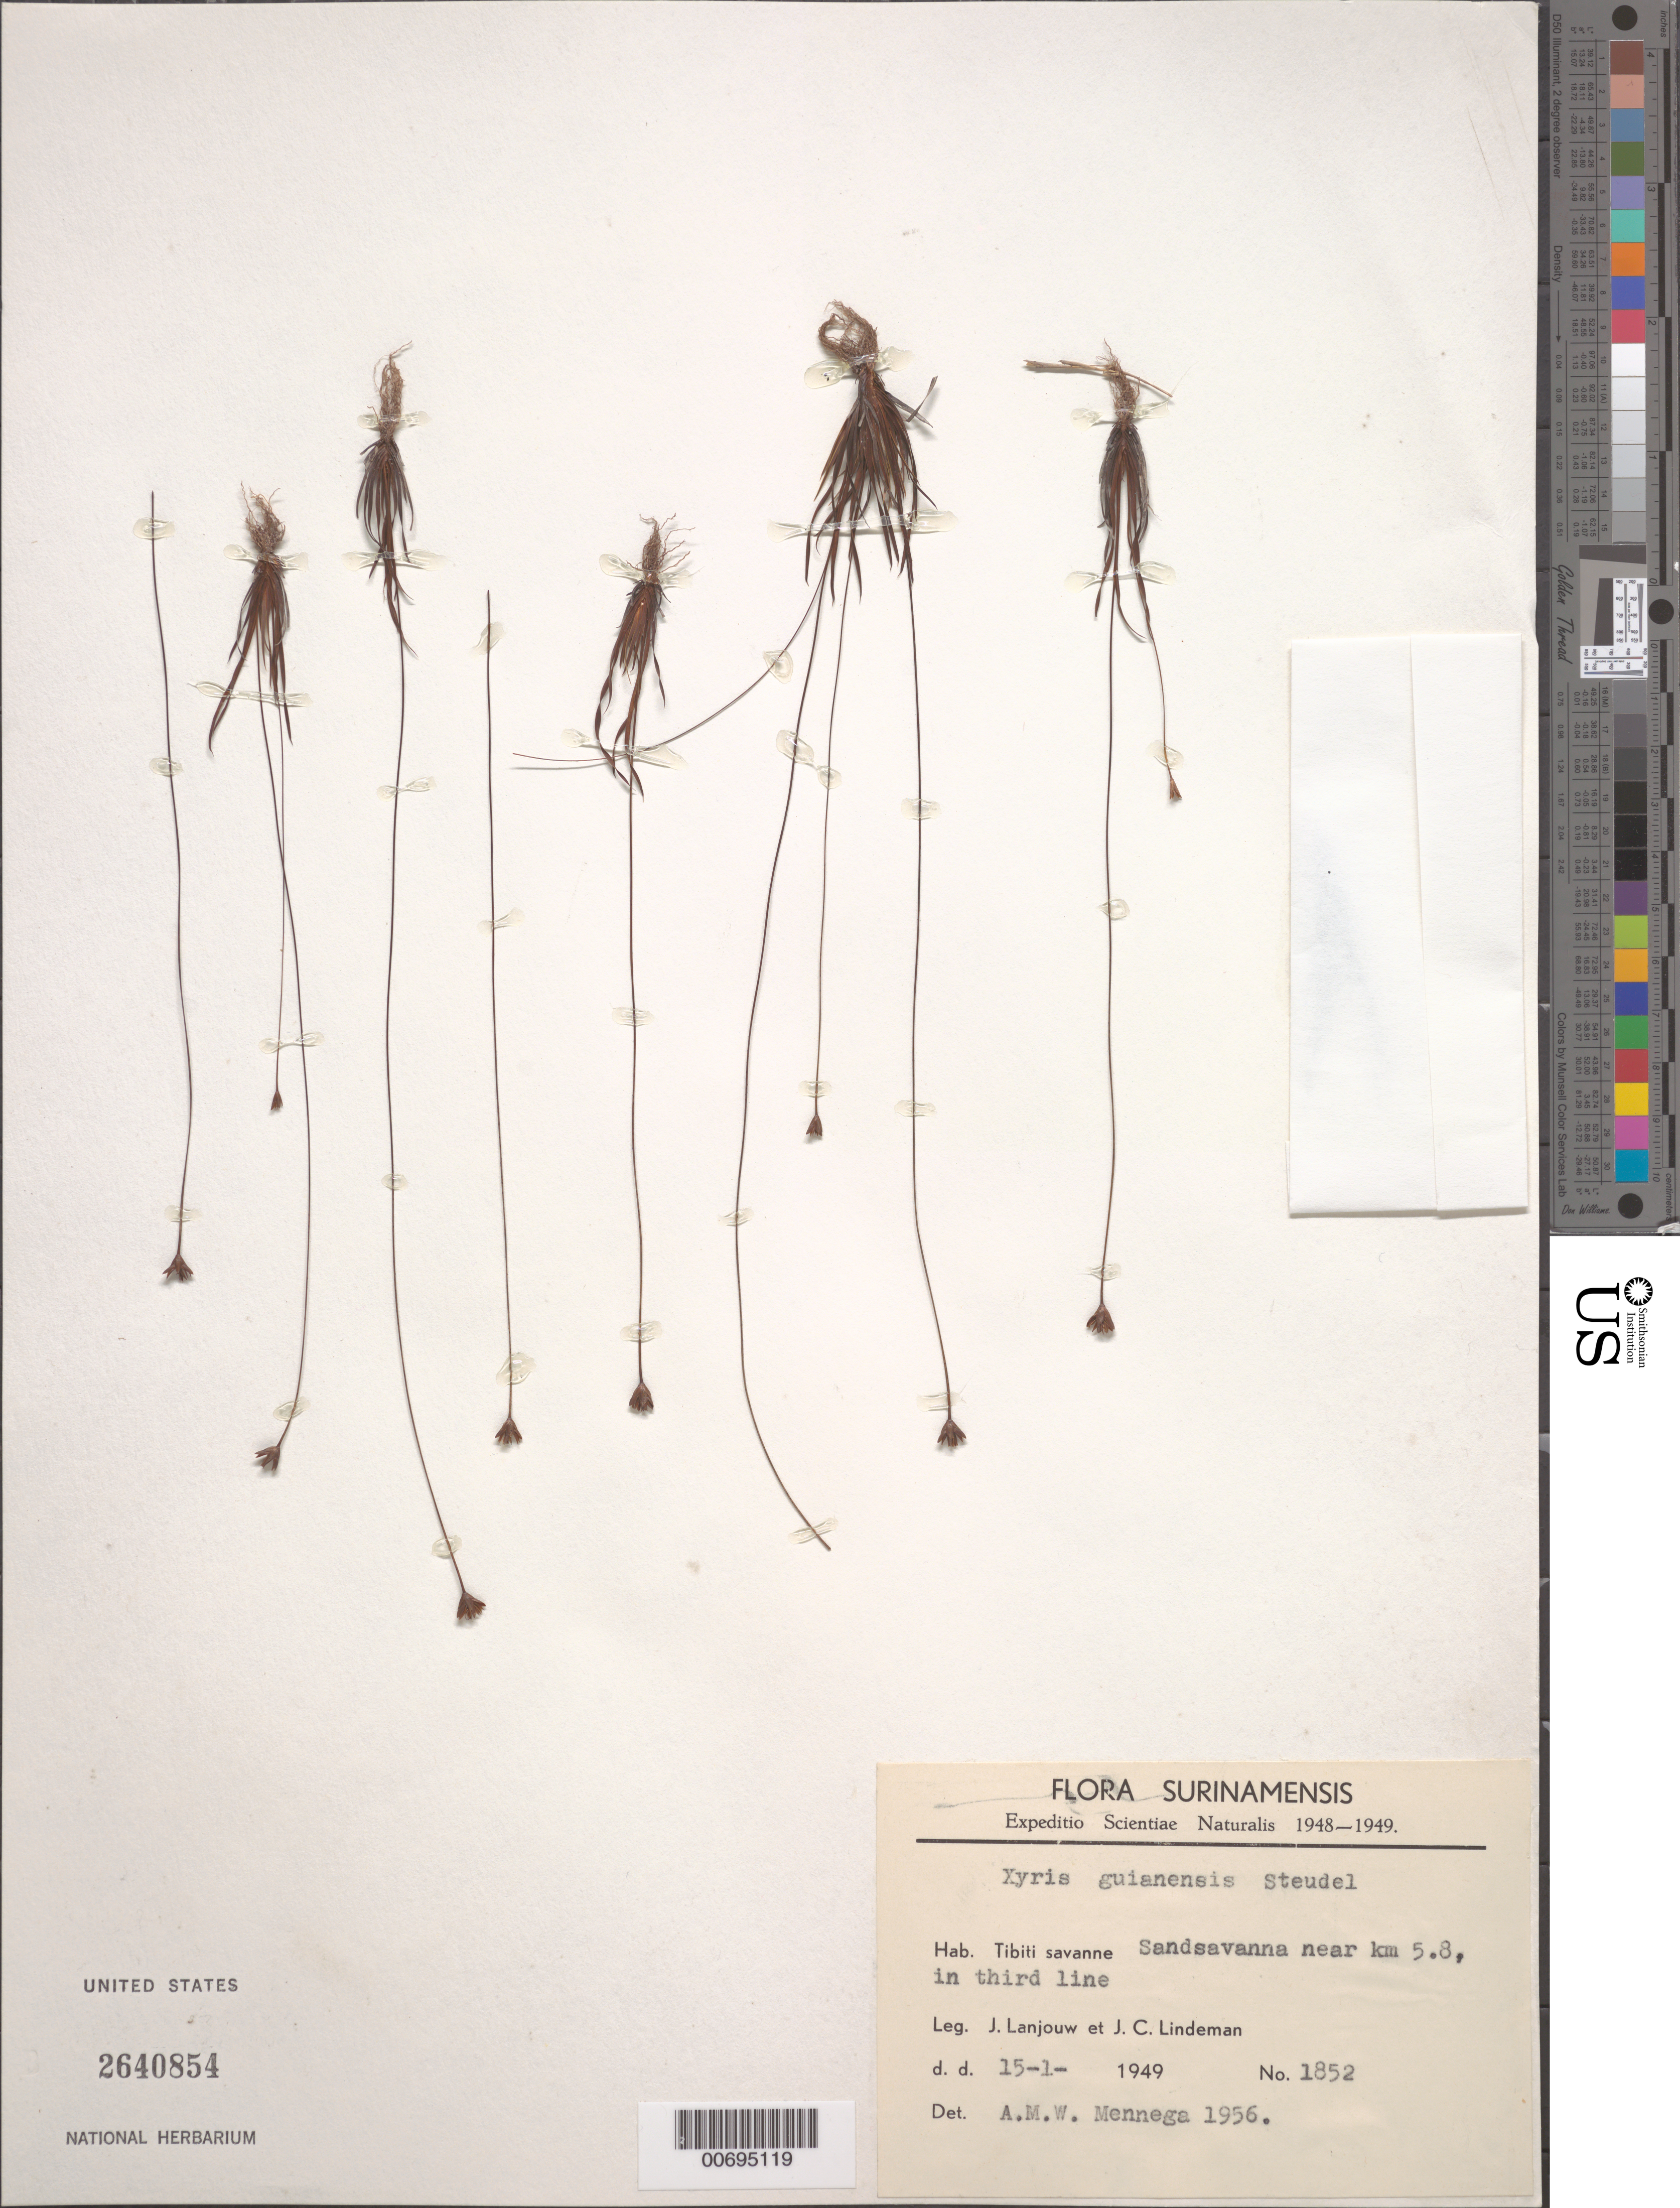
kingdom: Plantae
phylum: Tracheophyta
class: Liliopsida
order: Poales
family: Xyridaceae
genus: Xyris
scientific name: Xyris guianensis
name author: Steud.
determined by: Mennega, A. M. W.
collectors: J. Lanjouw & J. C. Lindeman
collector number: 1852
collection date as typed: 15-Jan-49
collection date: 1949-01-15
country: Suriname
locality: Tibiti; near km 5.8, in third line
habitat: Sand savanna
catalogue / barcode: US 2640854